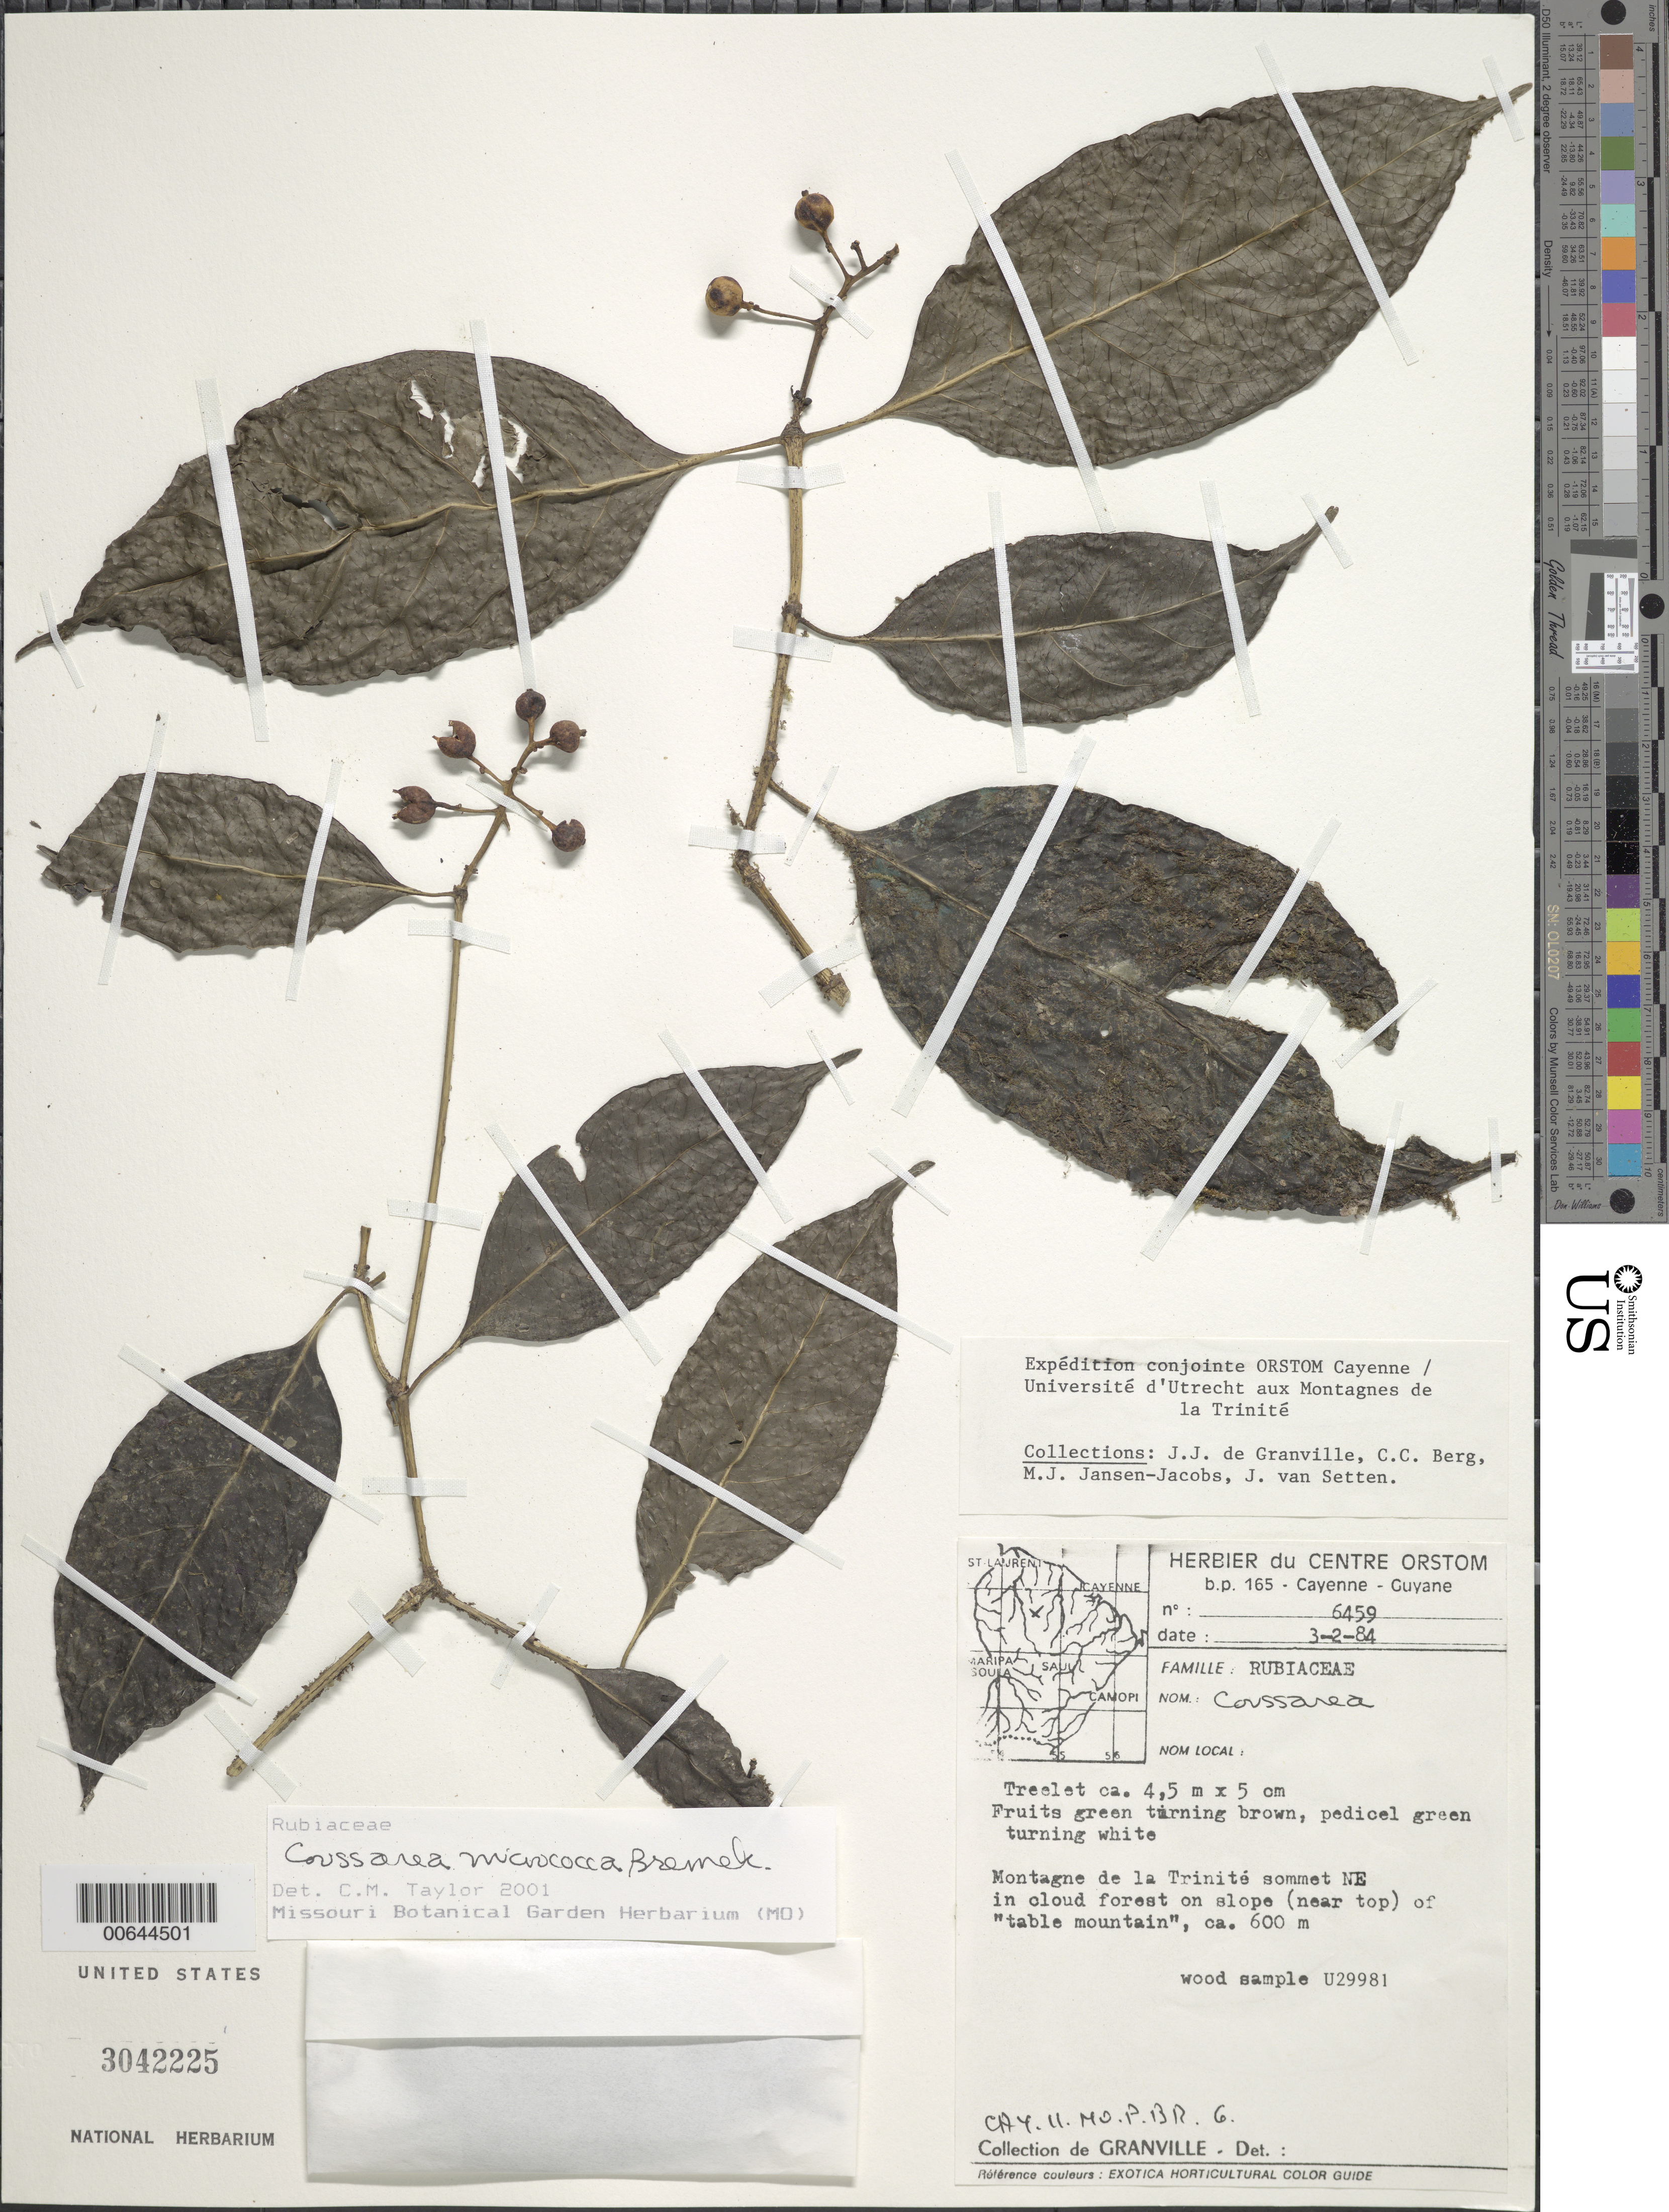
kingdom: Plantae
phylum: Tracheophyta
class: Magnoliopsida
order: Gentianales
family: Rubiaceae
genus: Coussarea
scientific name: Coussarea micrococca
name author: Bremek.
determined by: Taylor, Charlotte M.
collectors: J.-J. de Granville, C. C. Berg, M. J. Jansen-Jacobs & J. van Setten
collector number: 6459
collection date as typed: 3-Feb-84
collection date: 1984-02-03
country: French Guiana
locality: Montagnes de la Trinité, sommet NE, near top of "Table Mountain"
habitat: Cloud forest on slope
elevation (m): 600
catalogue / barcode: US 3042225